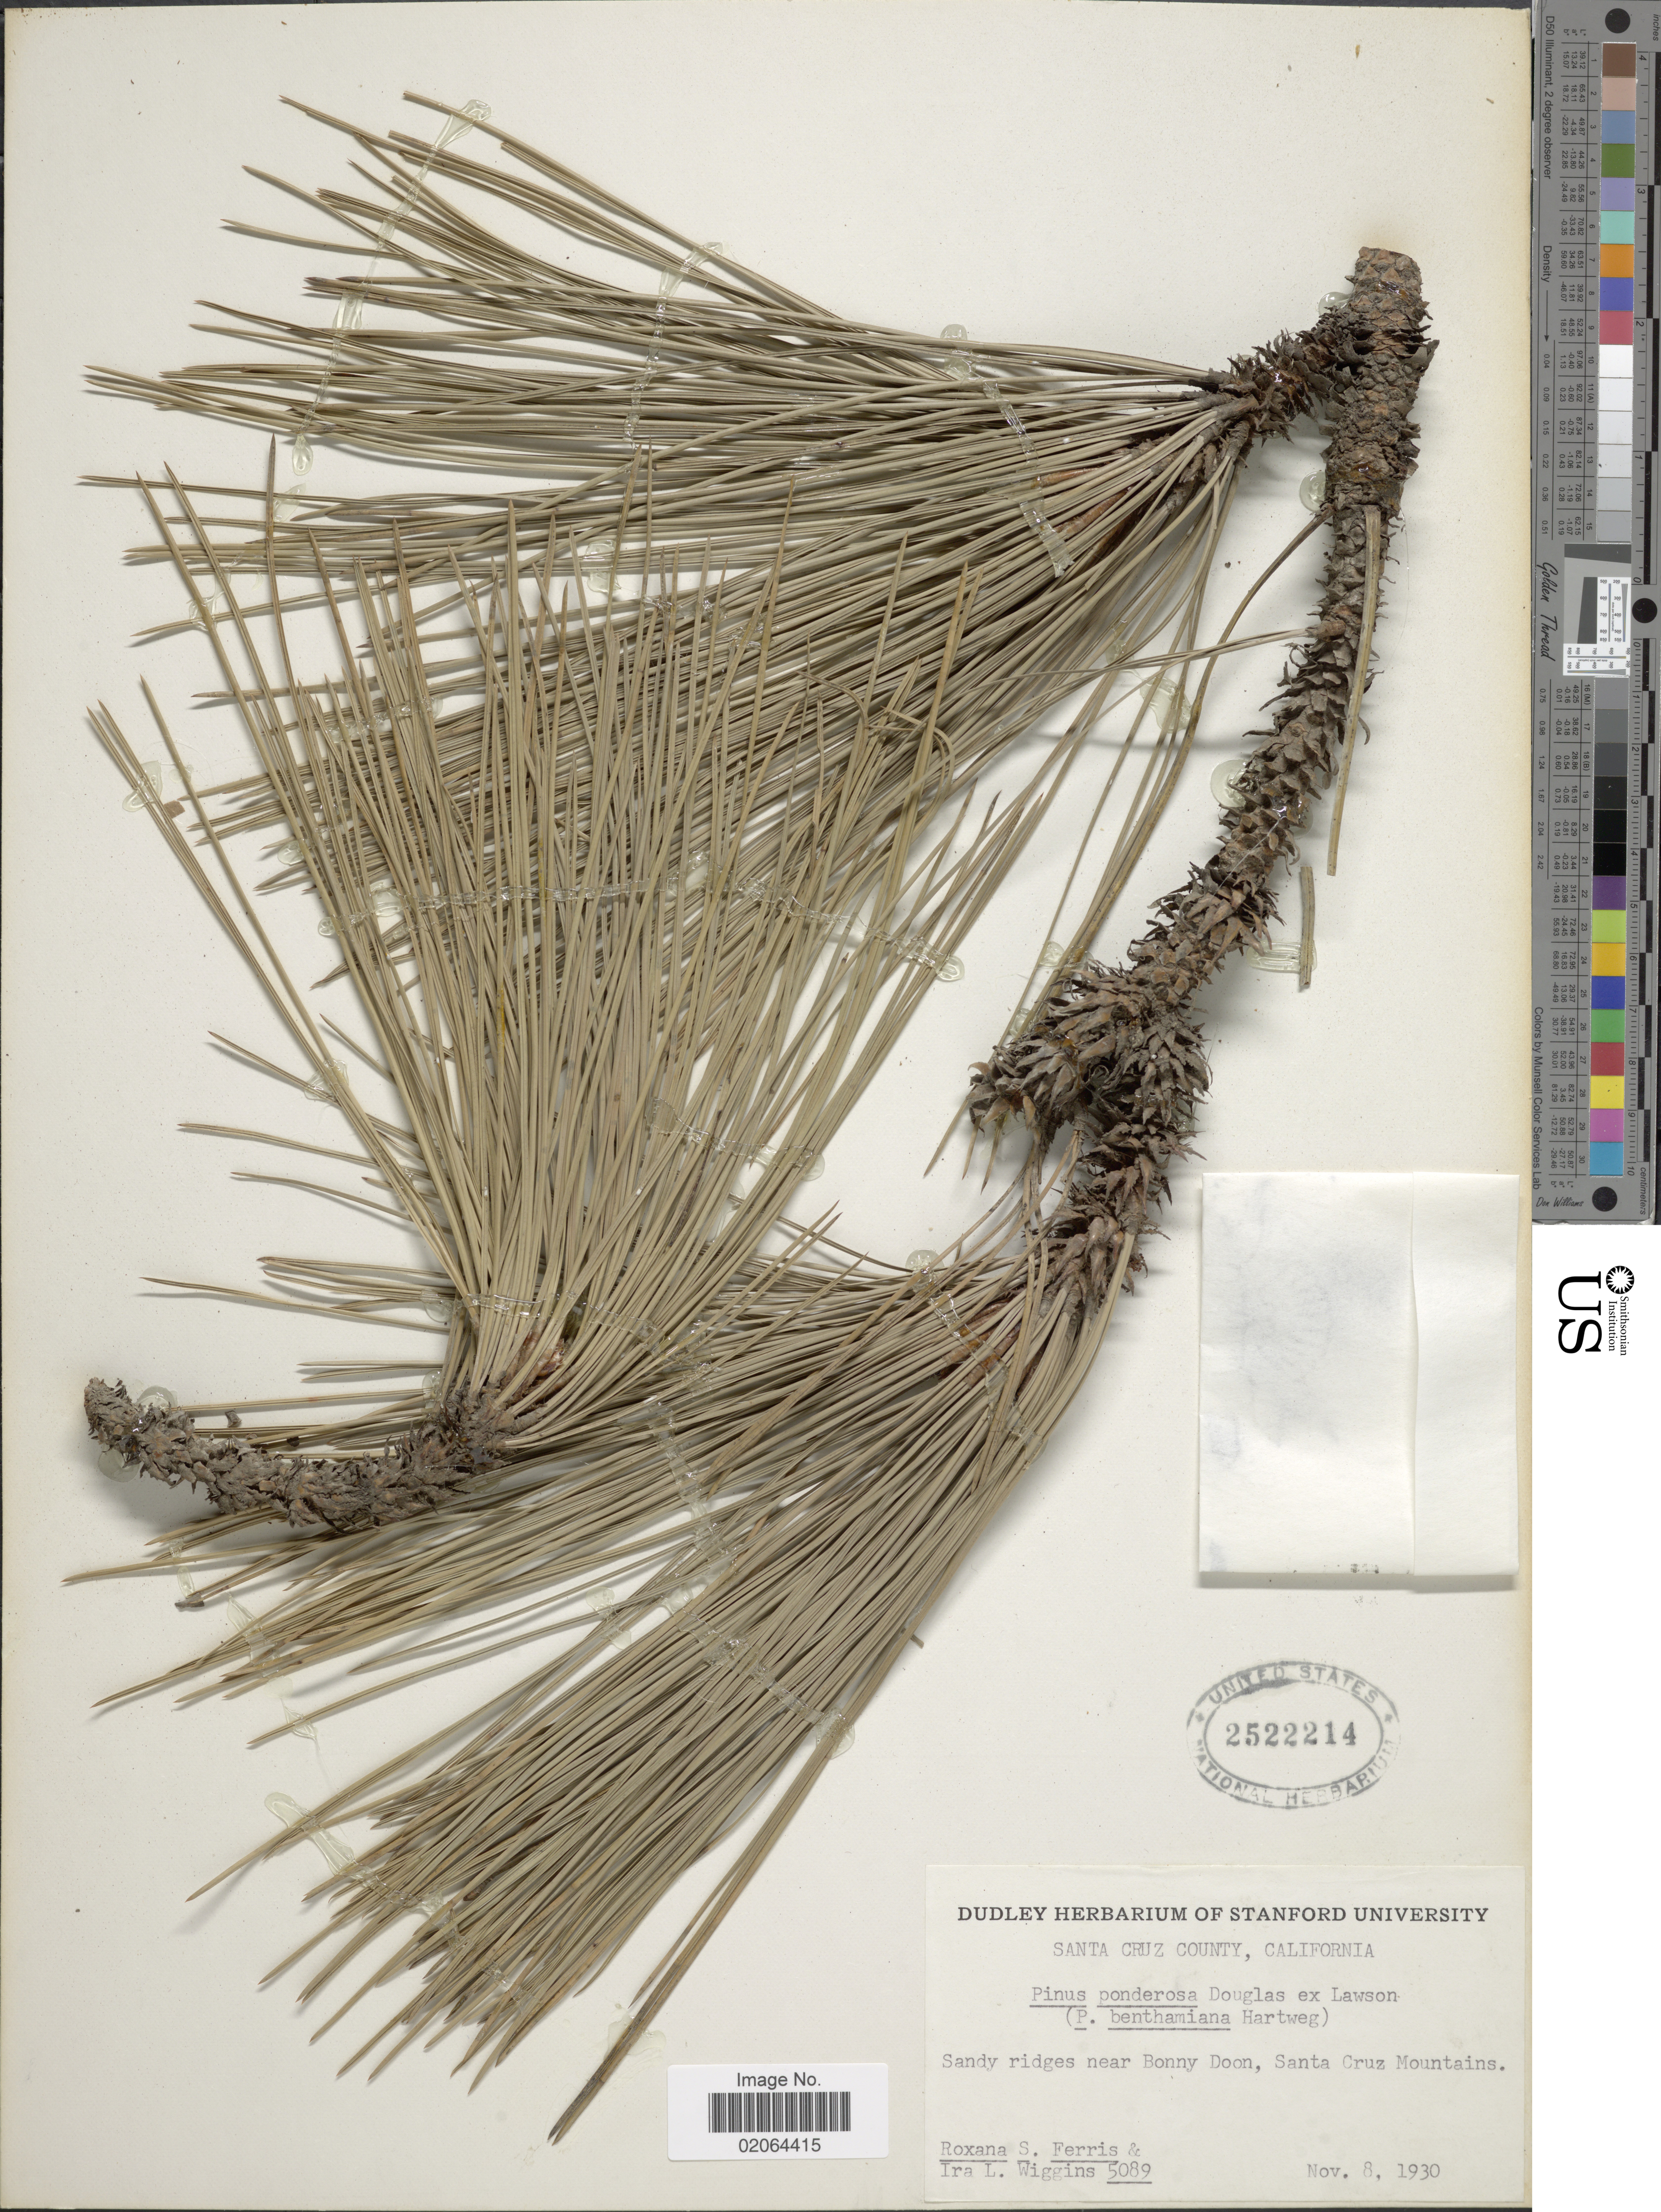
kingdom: Plantae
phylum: Tracheophyta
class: Pinopsida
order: Pinales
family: Pinaceae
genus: Pinus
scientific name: Pinus ponderosa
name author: Douglas ex C. Lawson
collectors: R. S. Ferris & I. L. Wiggins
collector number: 5089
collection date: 1930-11-08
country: United States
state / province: California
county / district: Santa Cruz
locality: Santa Cruz County, California, Sandy ridges near Bonny Doon, Santa Cruz Mountains.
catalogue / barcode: US 2522214